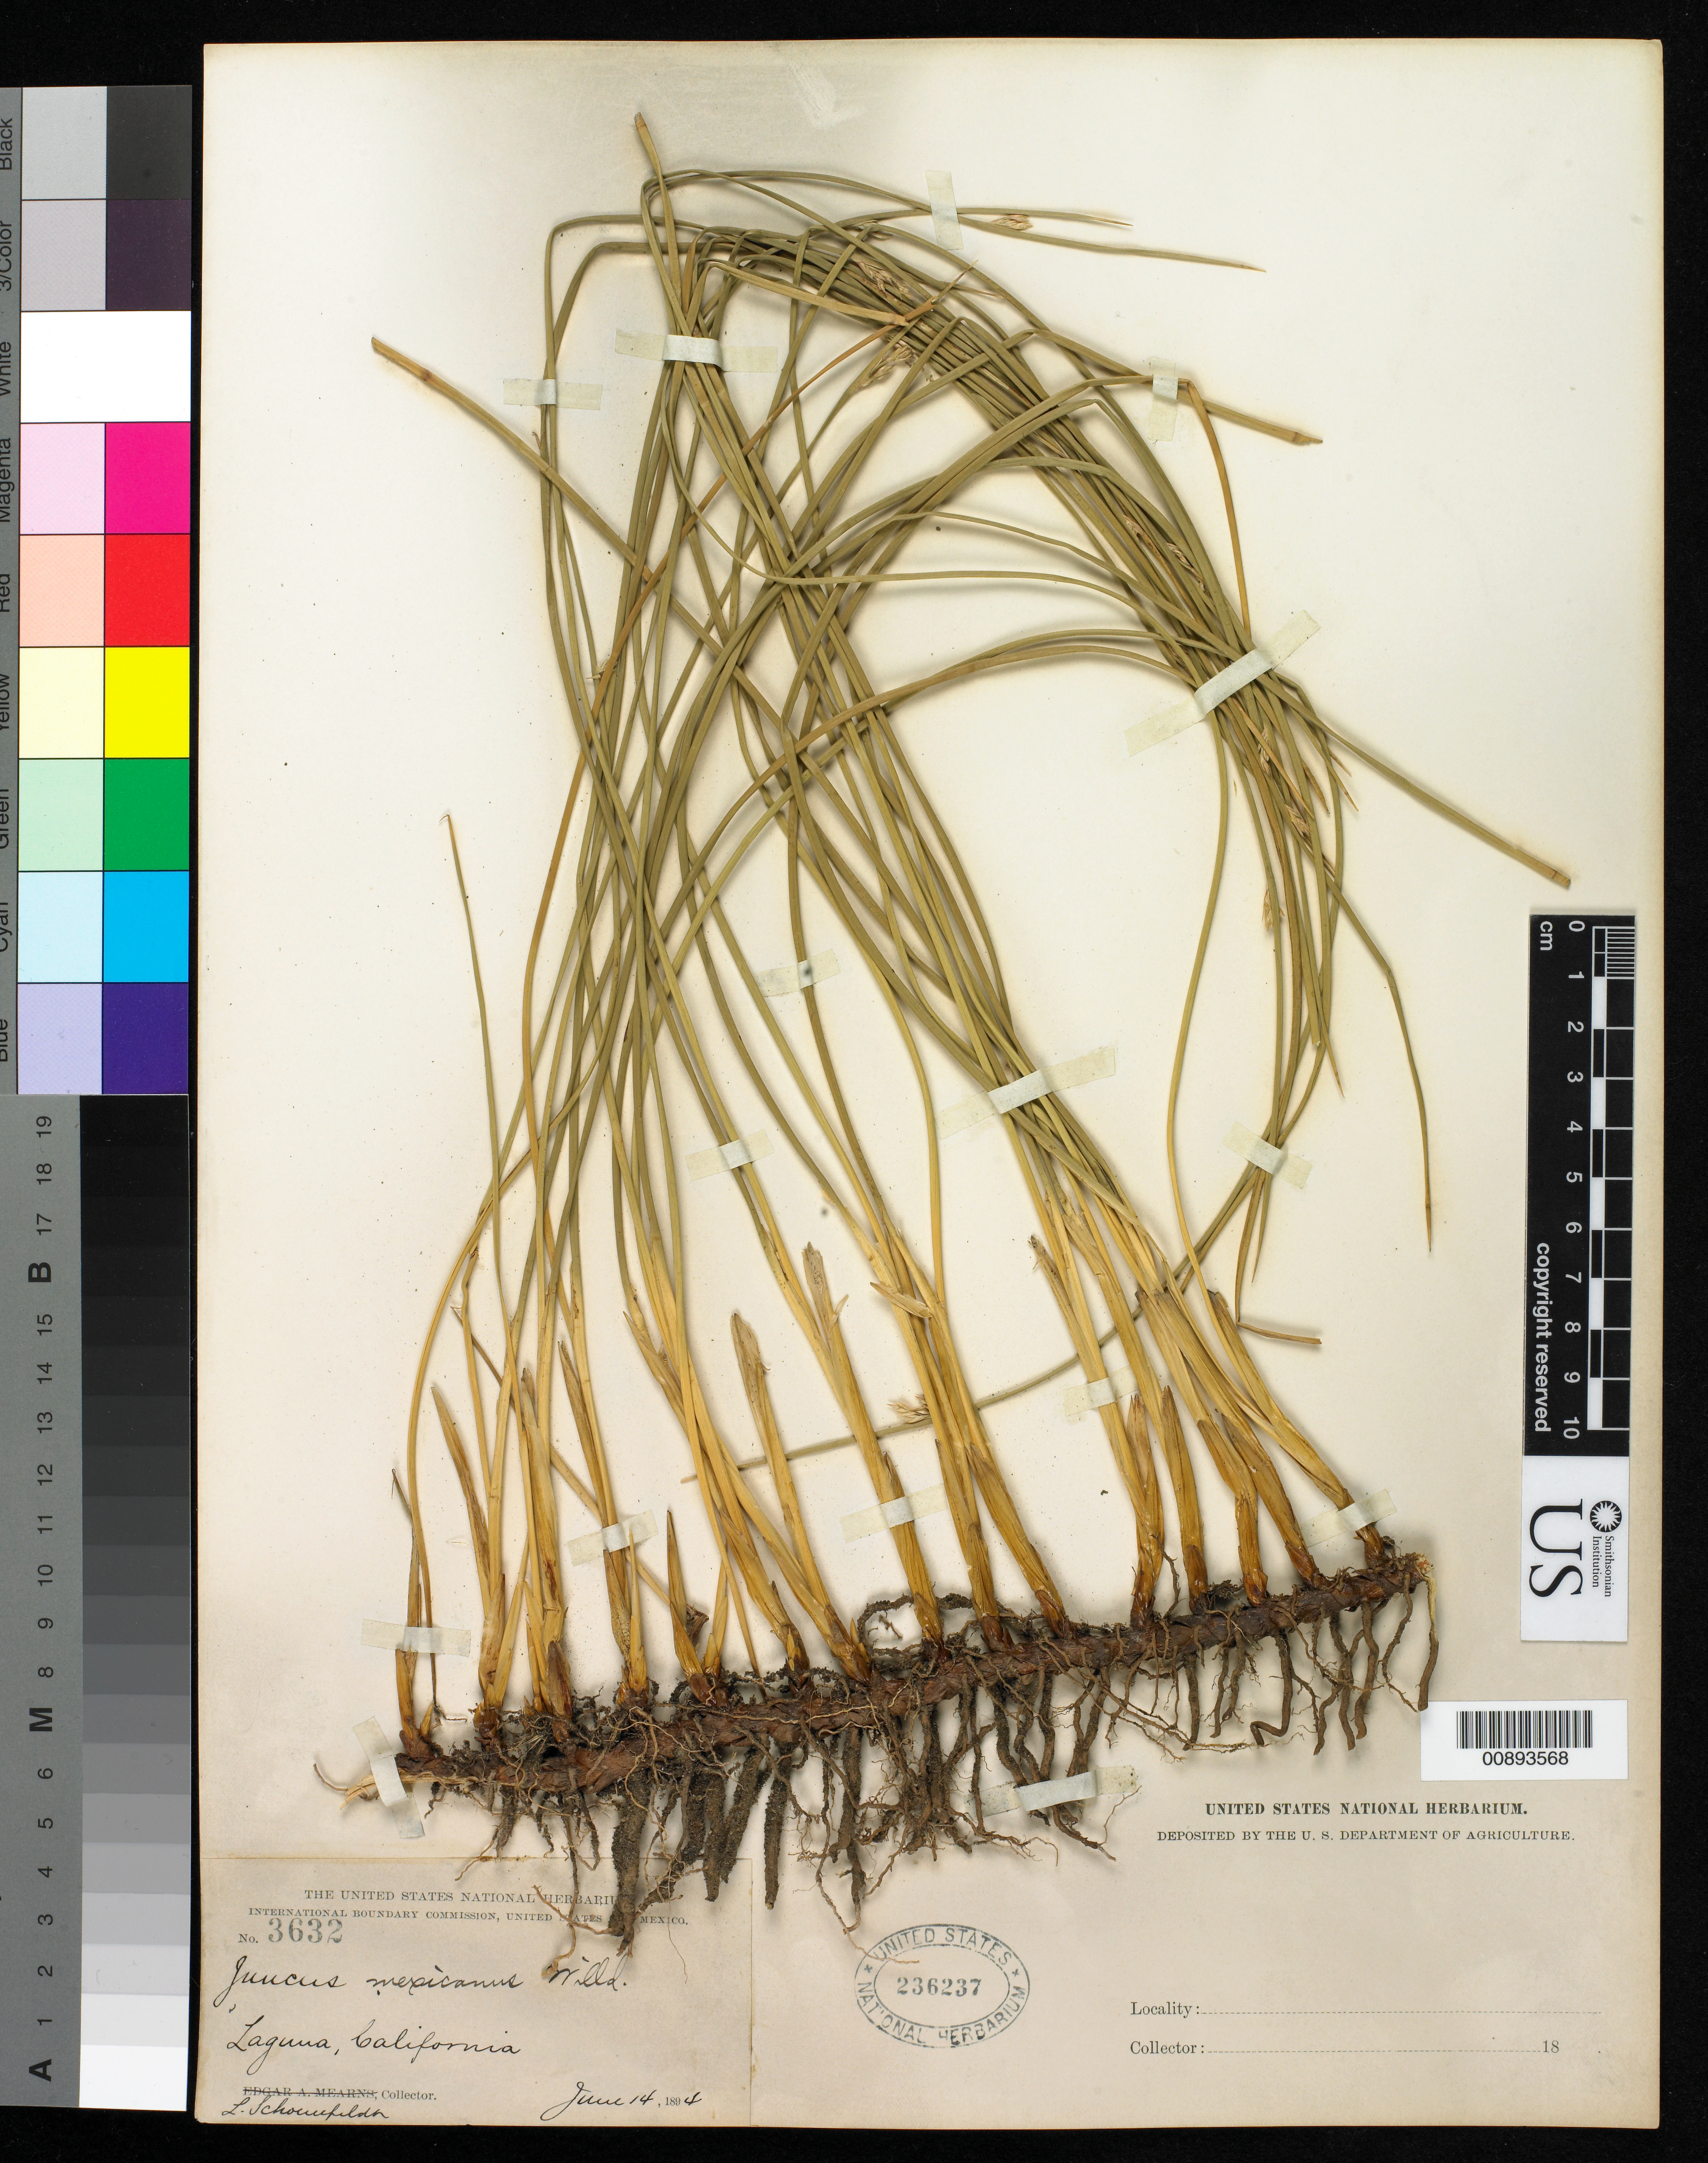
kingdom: Plantae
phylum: Tracheophyta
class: Liliopsida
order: Poales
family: Juncaceae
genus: Juncus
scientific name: Juncus mexicanus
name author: Willd. ex Schult. & Schult. f.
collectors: L. Schoenfeldt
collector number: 3632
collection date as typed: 14 Jun 1894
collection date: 1894-06-14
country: United States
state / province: California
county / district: Orange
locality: Laguna, California.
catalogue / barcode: US 236237